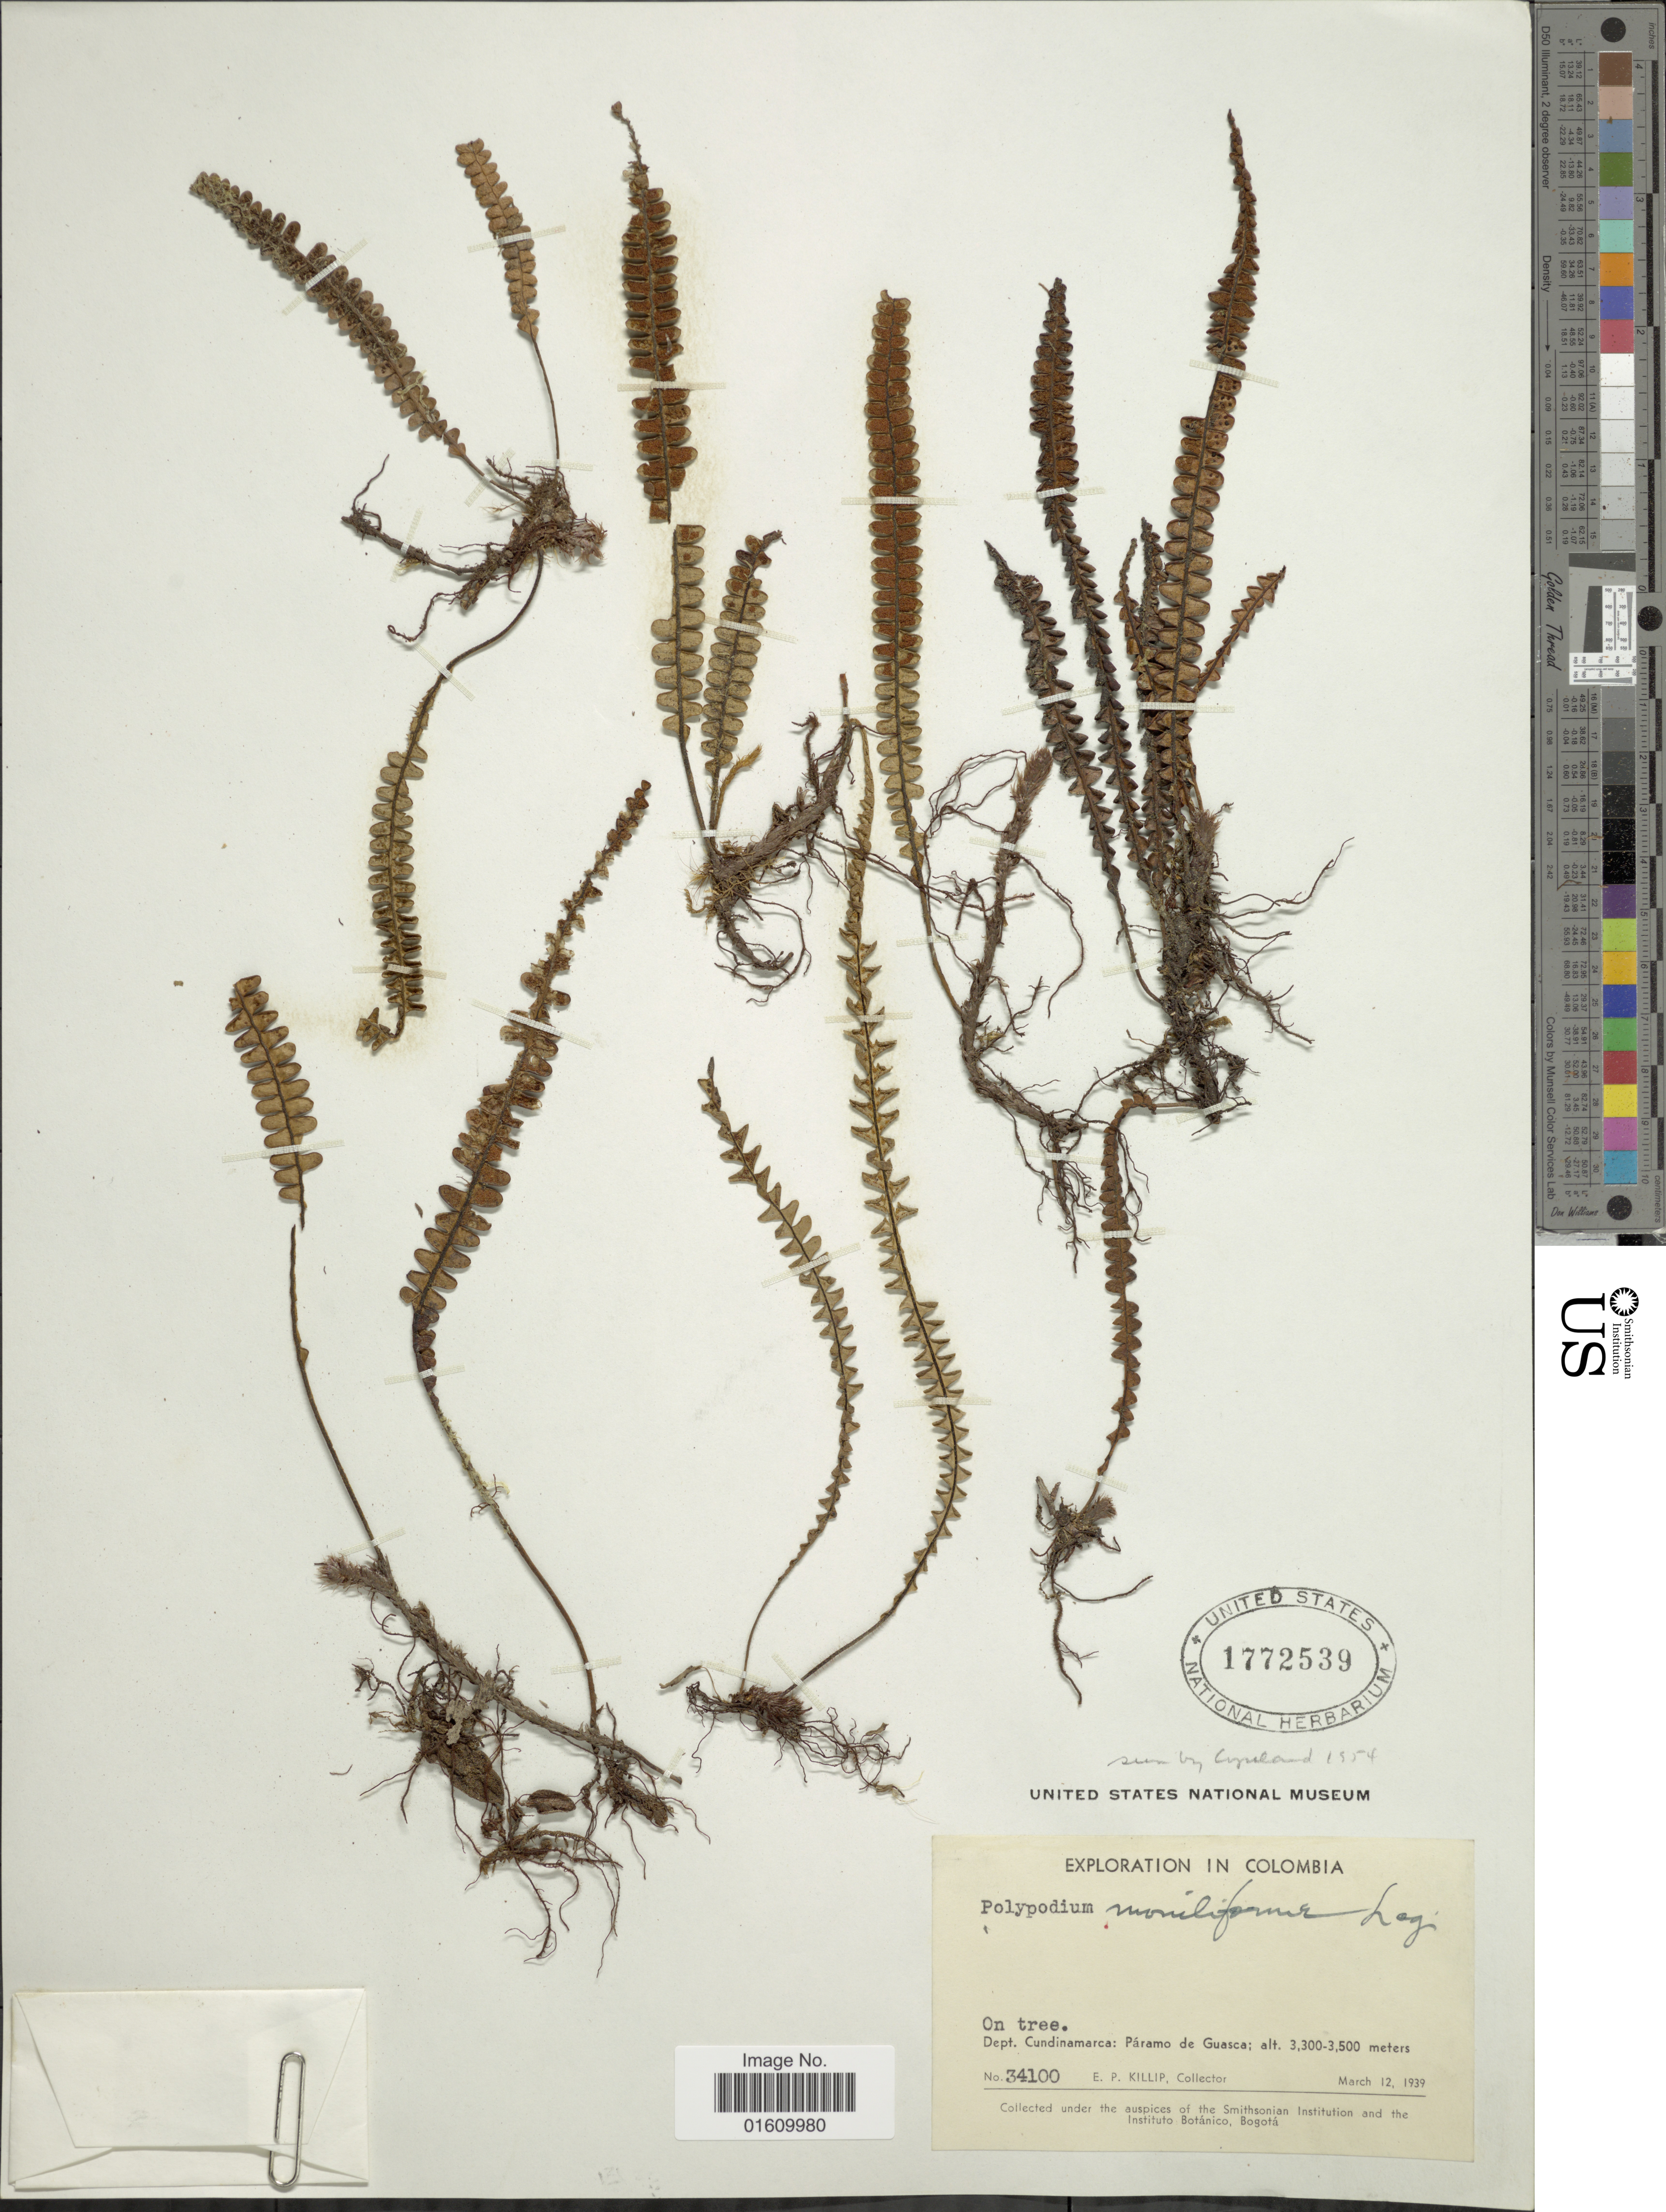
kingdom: Plantae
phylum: Tracheophyta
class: Polypodiopsida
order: Polypodiales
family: Polypodiaceae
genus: Melpomene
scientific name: Melpomene moniliformis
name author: (Lag. ex Sw.) A.R. Sm. & R.C. Moran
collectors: E. P. Killip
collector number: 34100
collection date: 1939-03-12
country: Colombia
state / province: Cundinamarca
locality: Dept. Cundimarca: Paramo de Guasca.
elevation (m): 3300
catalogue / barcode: US 1772539